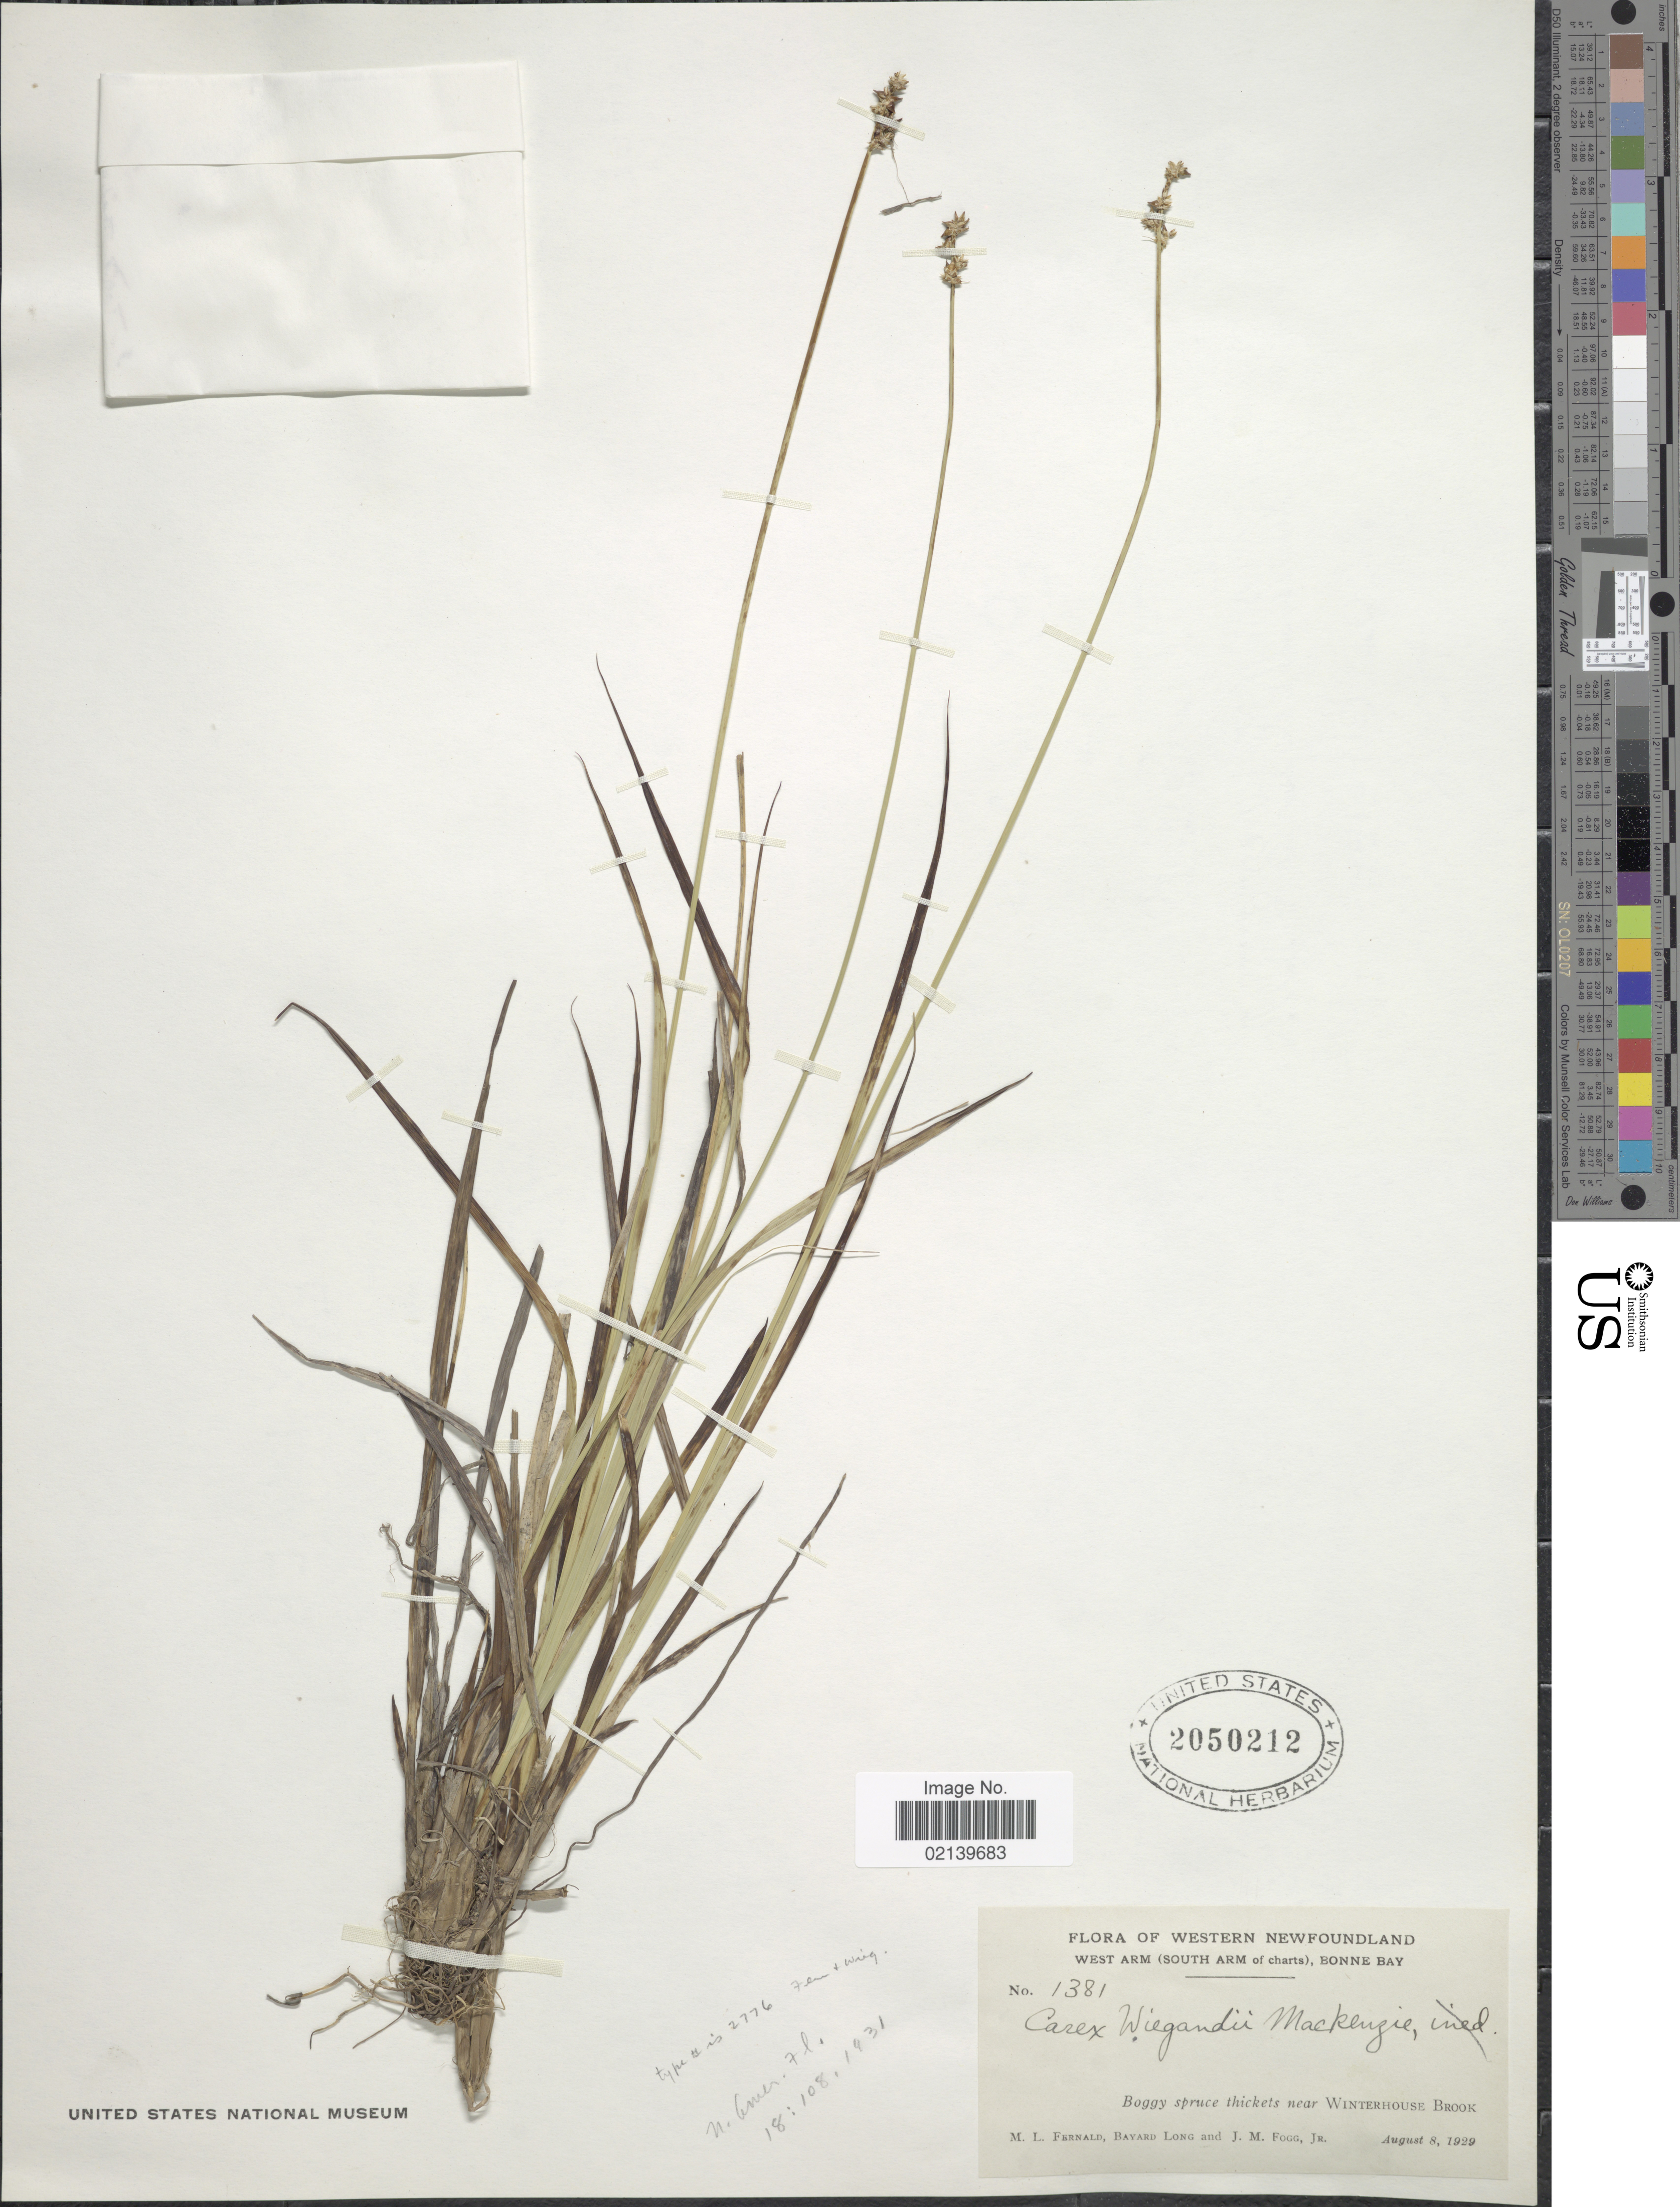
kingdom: Plantae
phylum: Tracheophyta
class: Liliopsida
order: Poales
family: Cyperaceae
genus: Carex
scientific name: Carex wiegandii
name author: Mack.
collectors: M. L. Fernald, B. Long & J. Fogg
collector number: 1381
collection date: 1929-08-08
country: Canada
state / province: Newfoundland and Labrador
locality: Western Newfoundland, West arm (South arm of charts), Bonne Bay, Boggy spruce thickets near Winterhouse Brook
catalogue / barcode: US 2050212